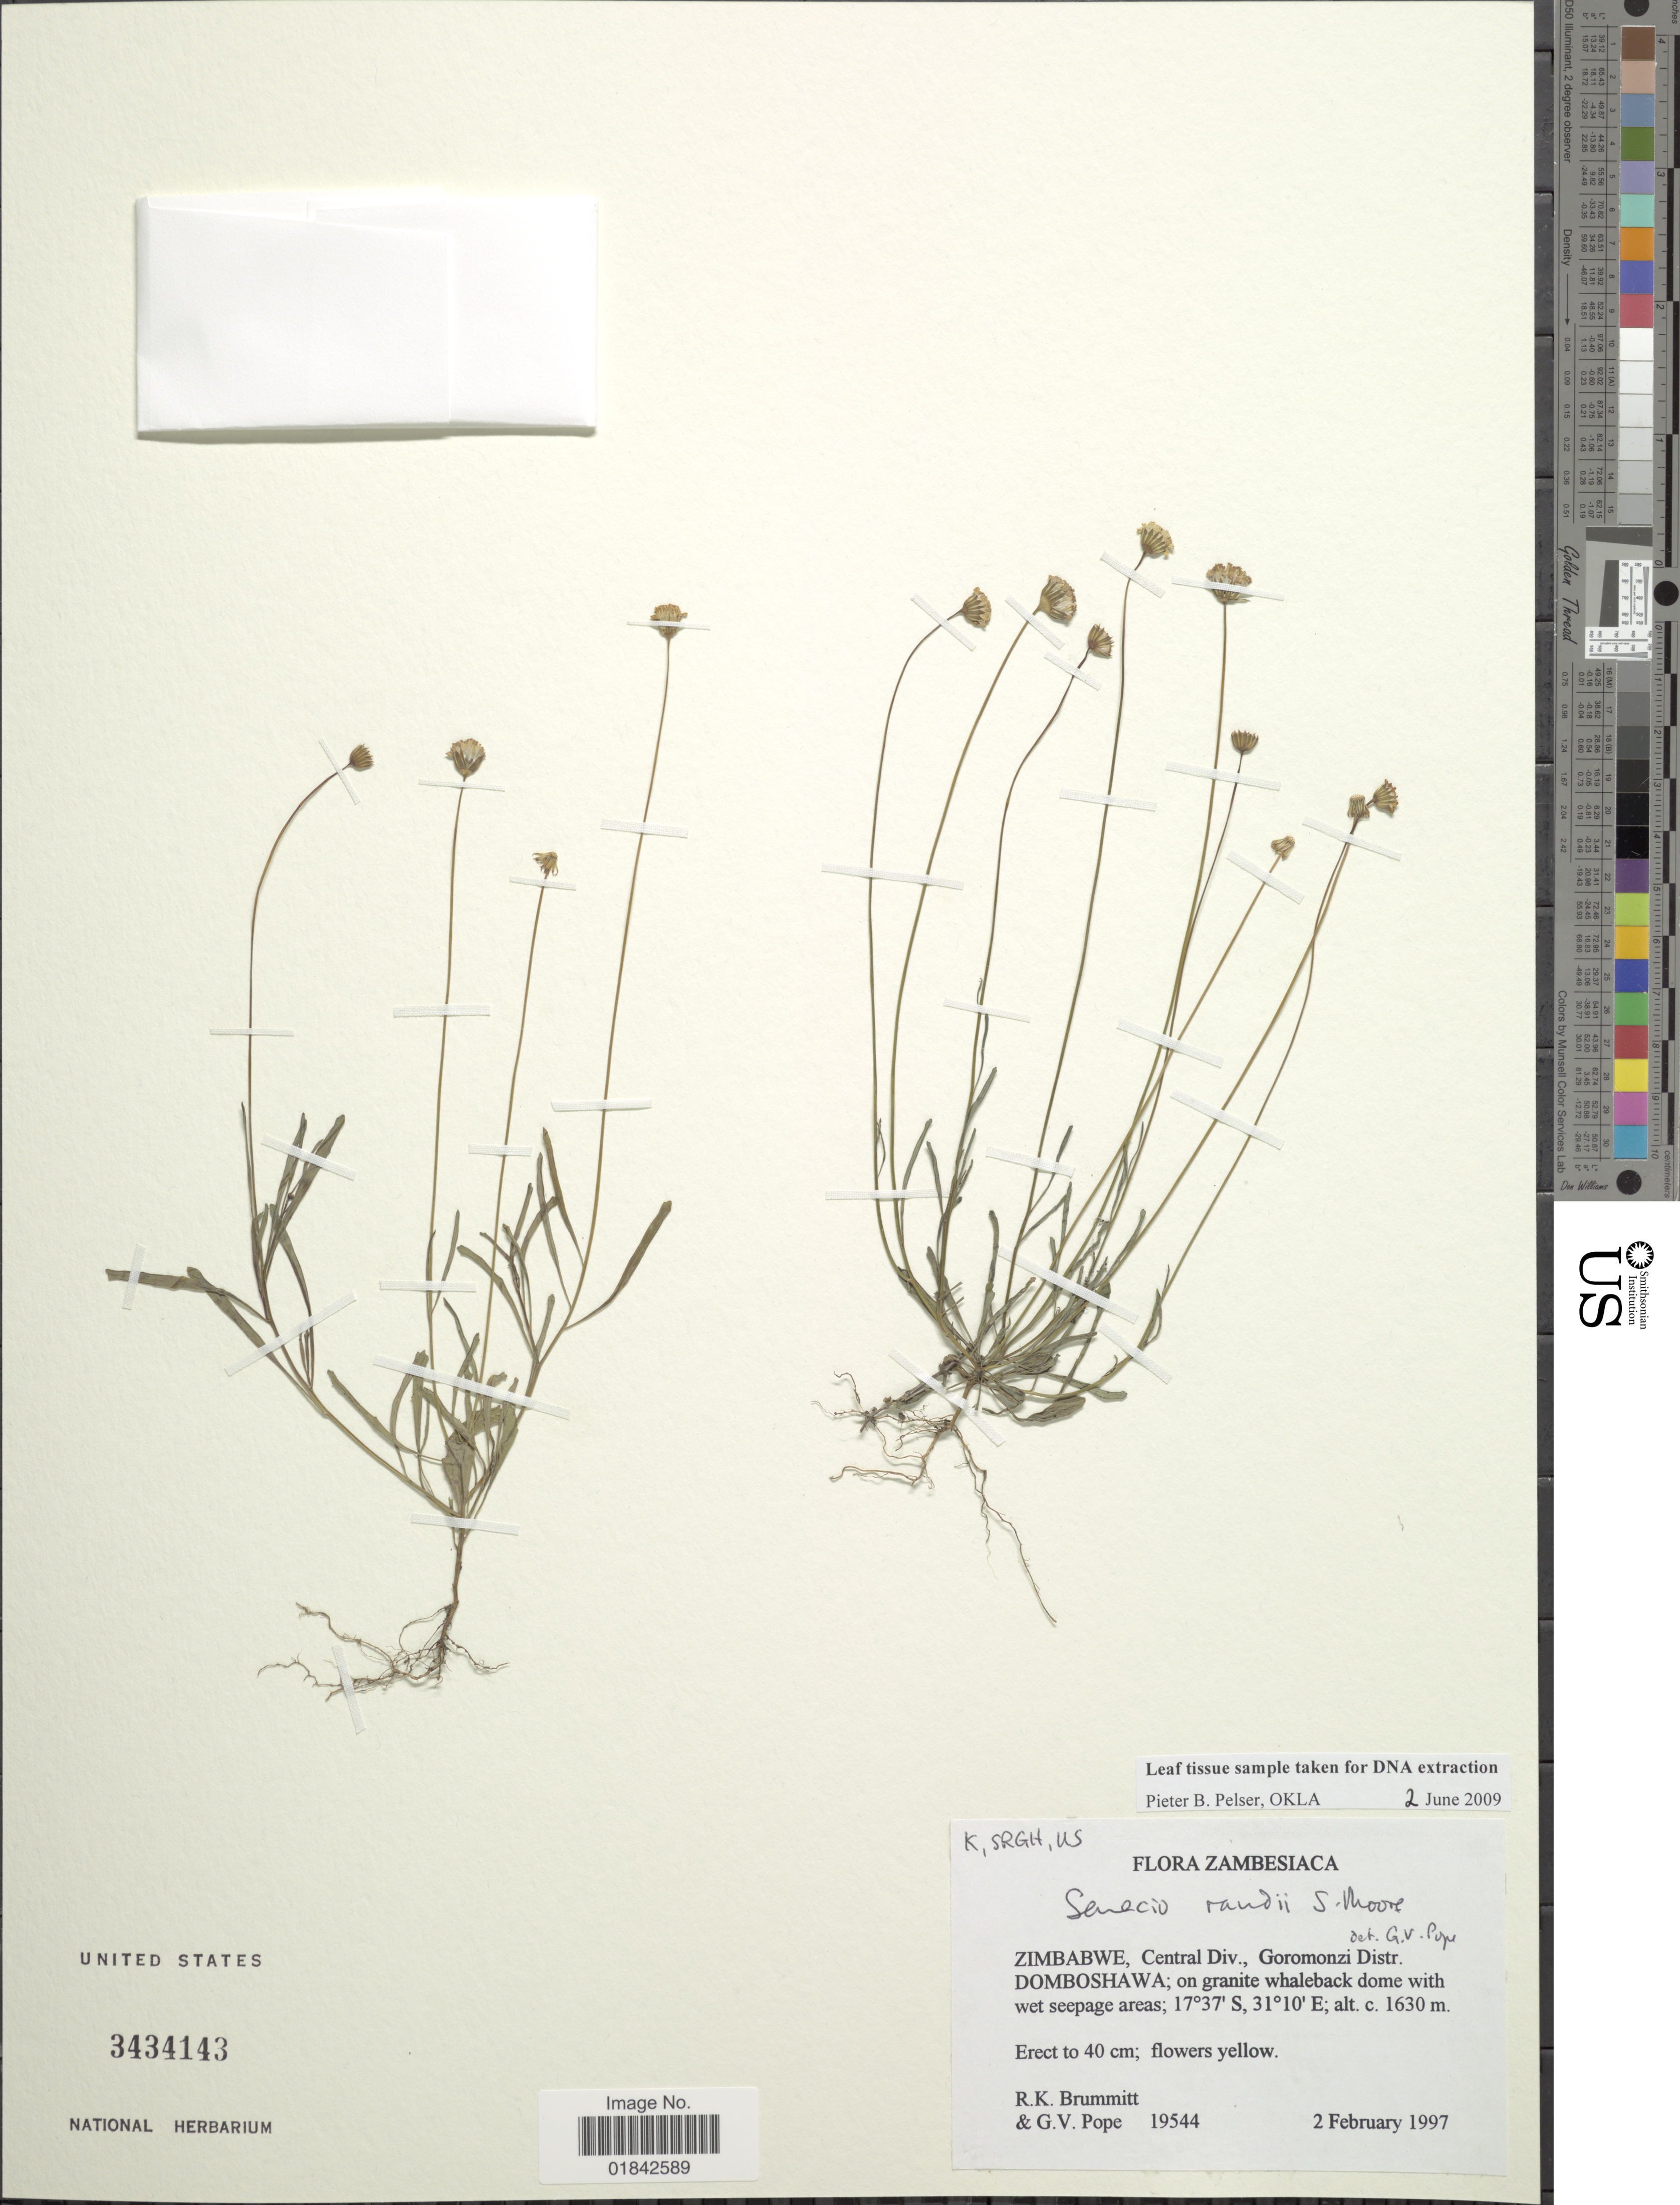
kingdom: Plantae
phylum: Tracheophyta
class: Magnoliopsida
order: Asterales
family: Asteraceae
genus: Senecio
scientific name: Senecio randii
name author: S. Moore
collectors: R. K. Brummitt & G. Pope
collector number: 19544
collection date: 1997-02-02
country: Zimbabwe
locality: Zambesiaca, Central Div., Goromonzi Distr., Domoboshawa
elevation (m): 1630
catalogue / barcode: US 3434143